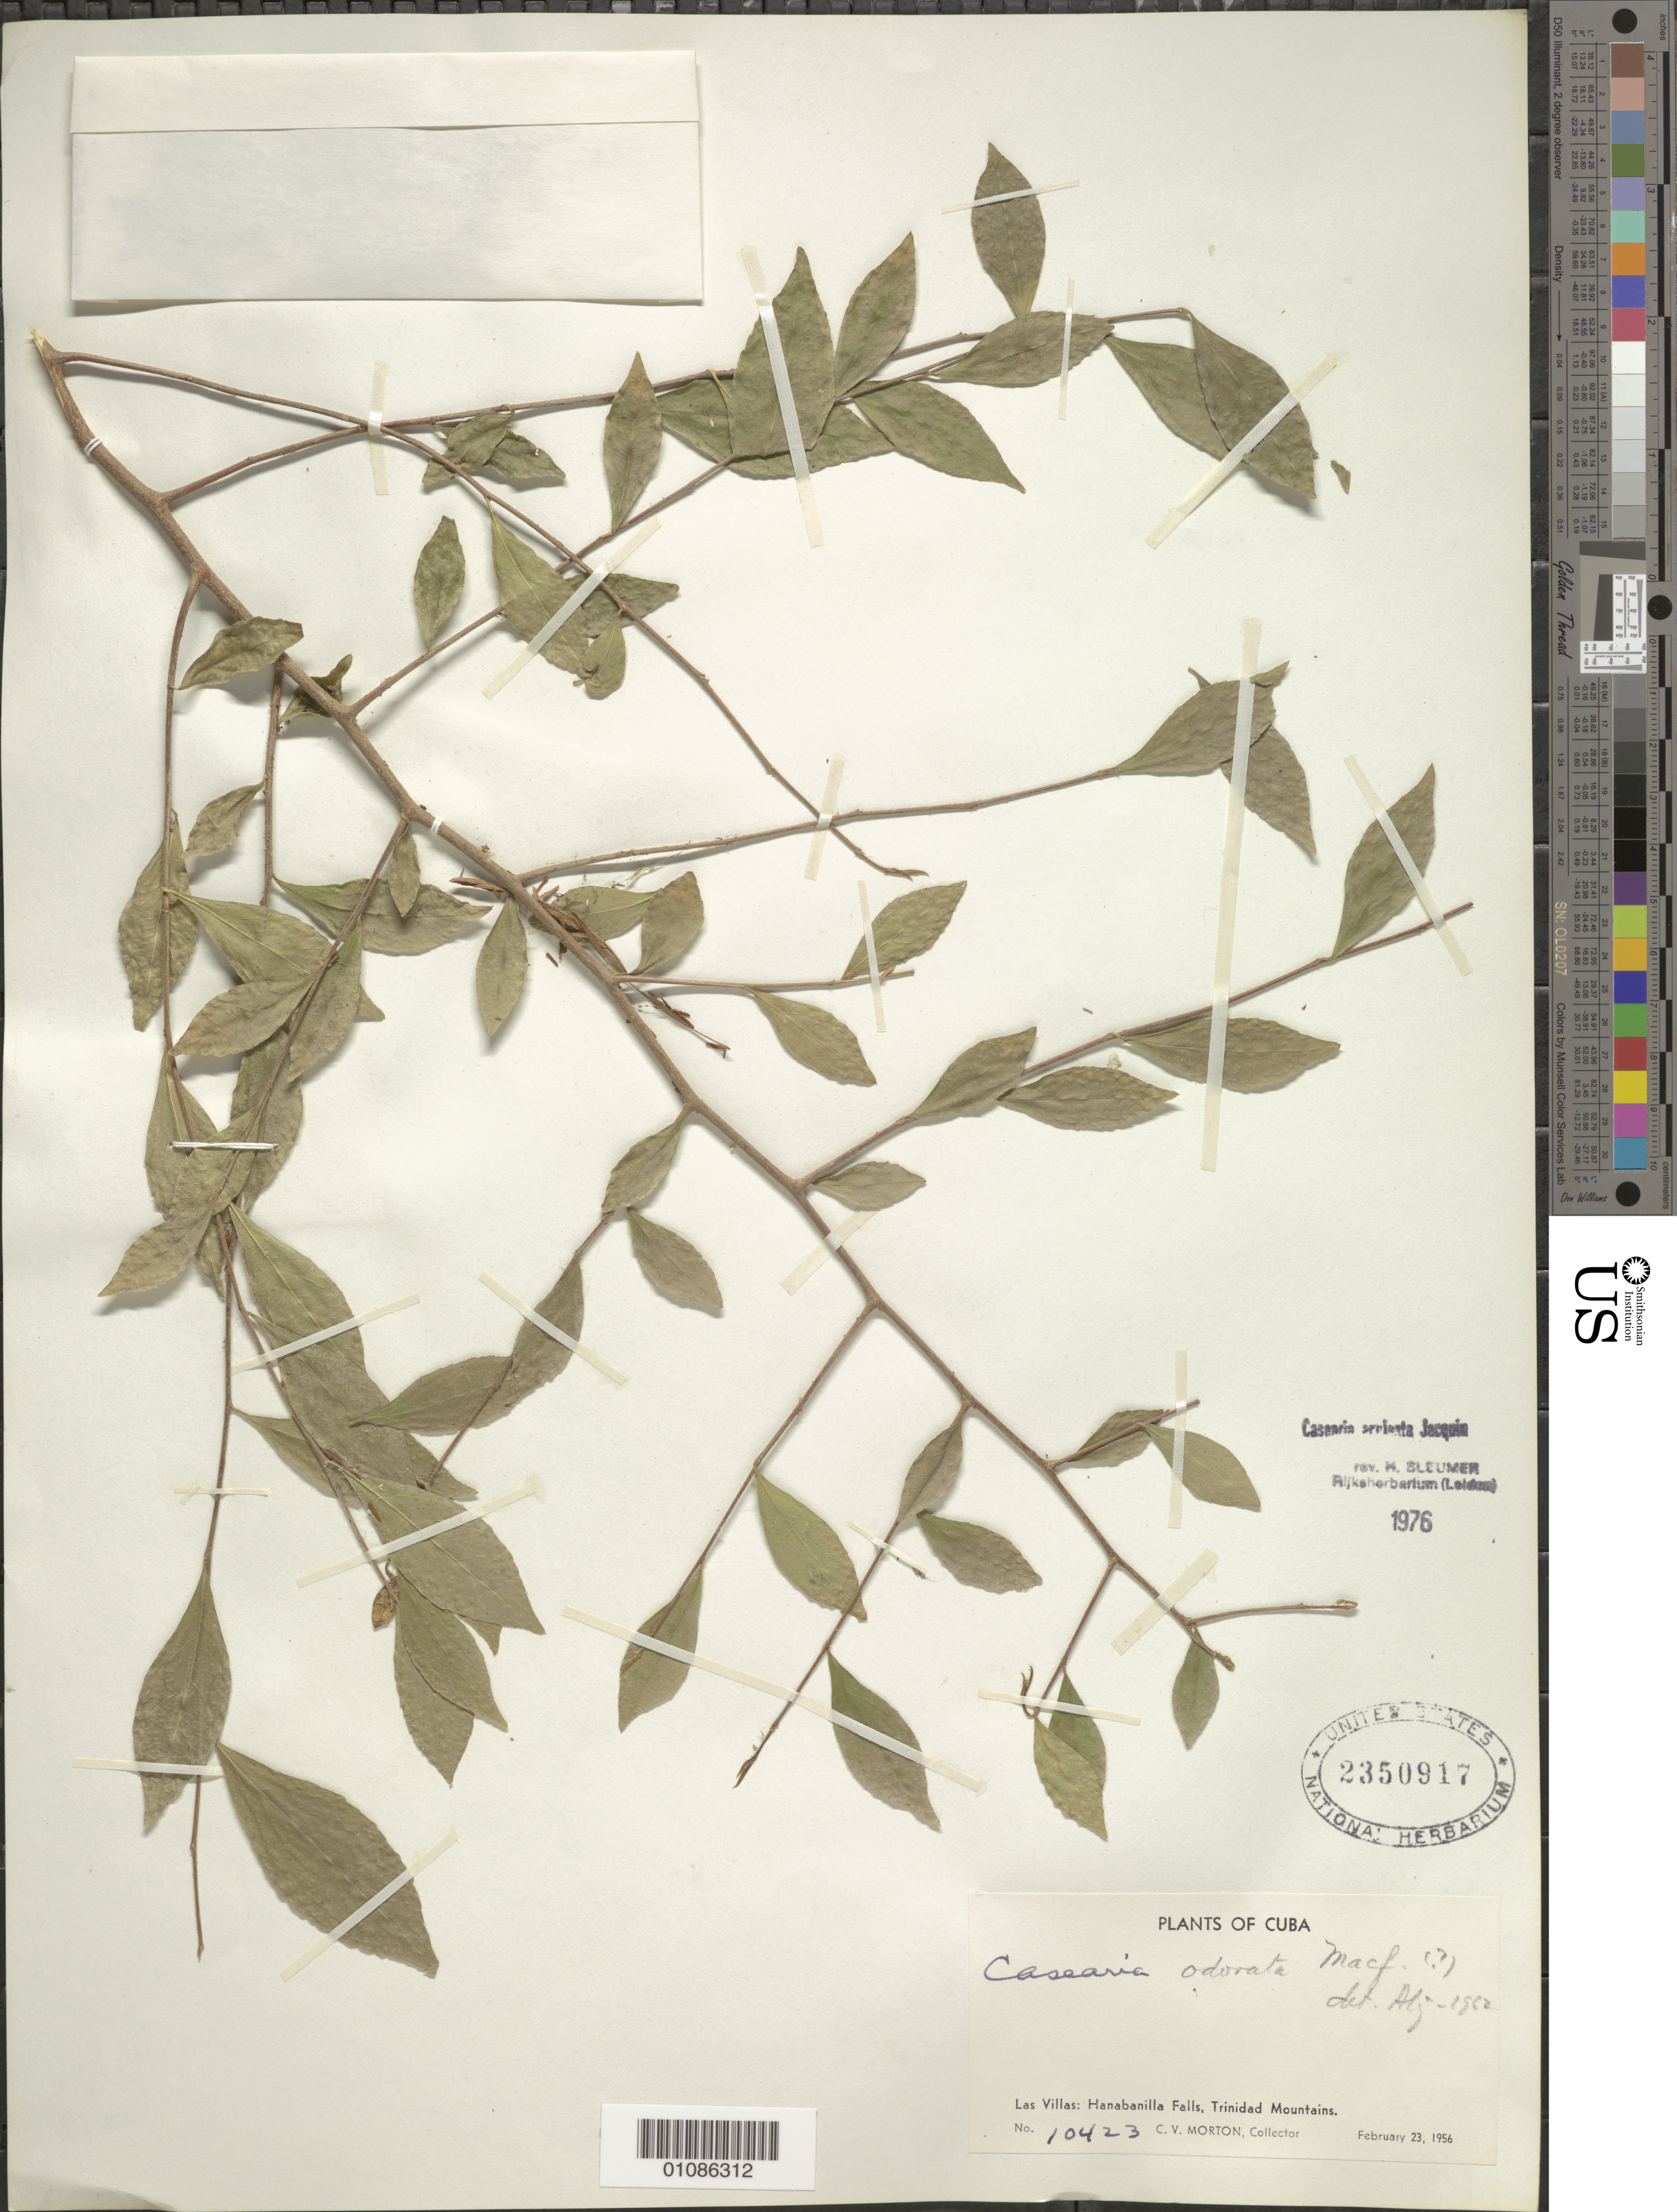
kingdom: Plantae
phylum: Tracheophyta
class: Magnoliopsida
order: Malpighiales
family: Salicaceae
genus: Casearia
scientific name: Casearia odorata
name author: Macfad.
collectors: C. V. Morton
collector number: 10423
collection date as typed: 23 Feb 1956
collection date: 1956-02-23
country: Cuba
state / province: Las Villas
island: Cuba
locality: Las Villas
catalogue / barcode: US 2350917